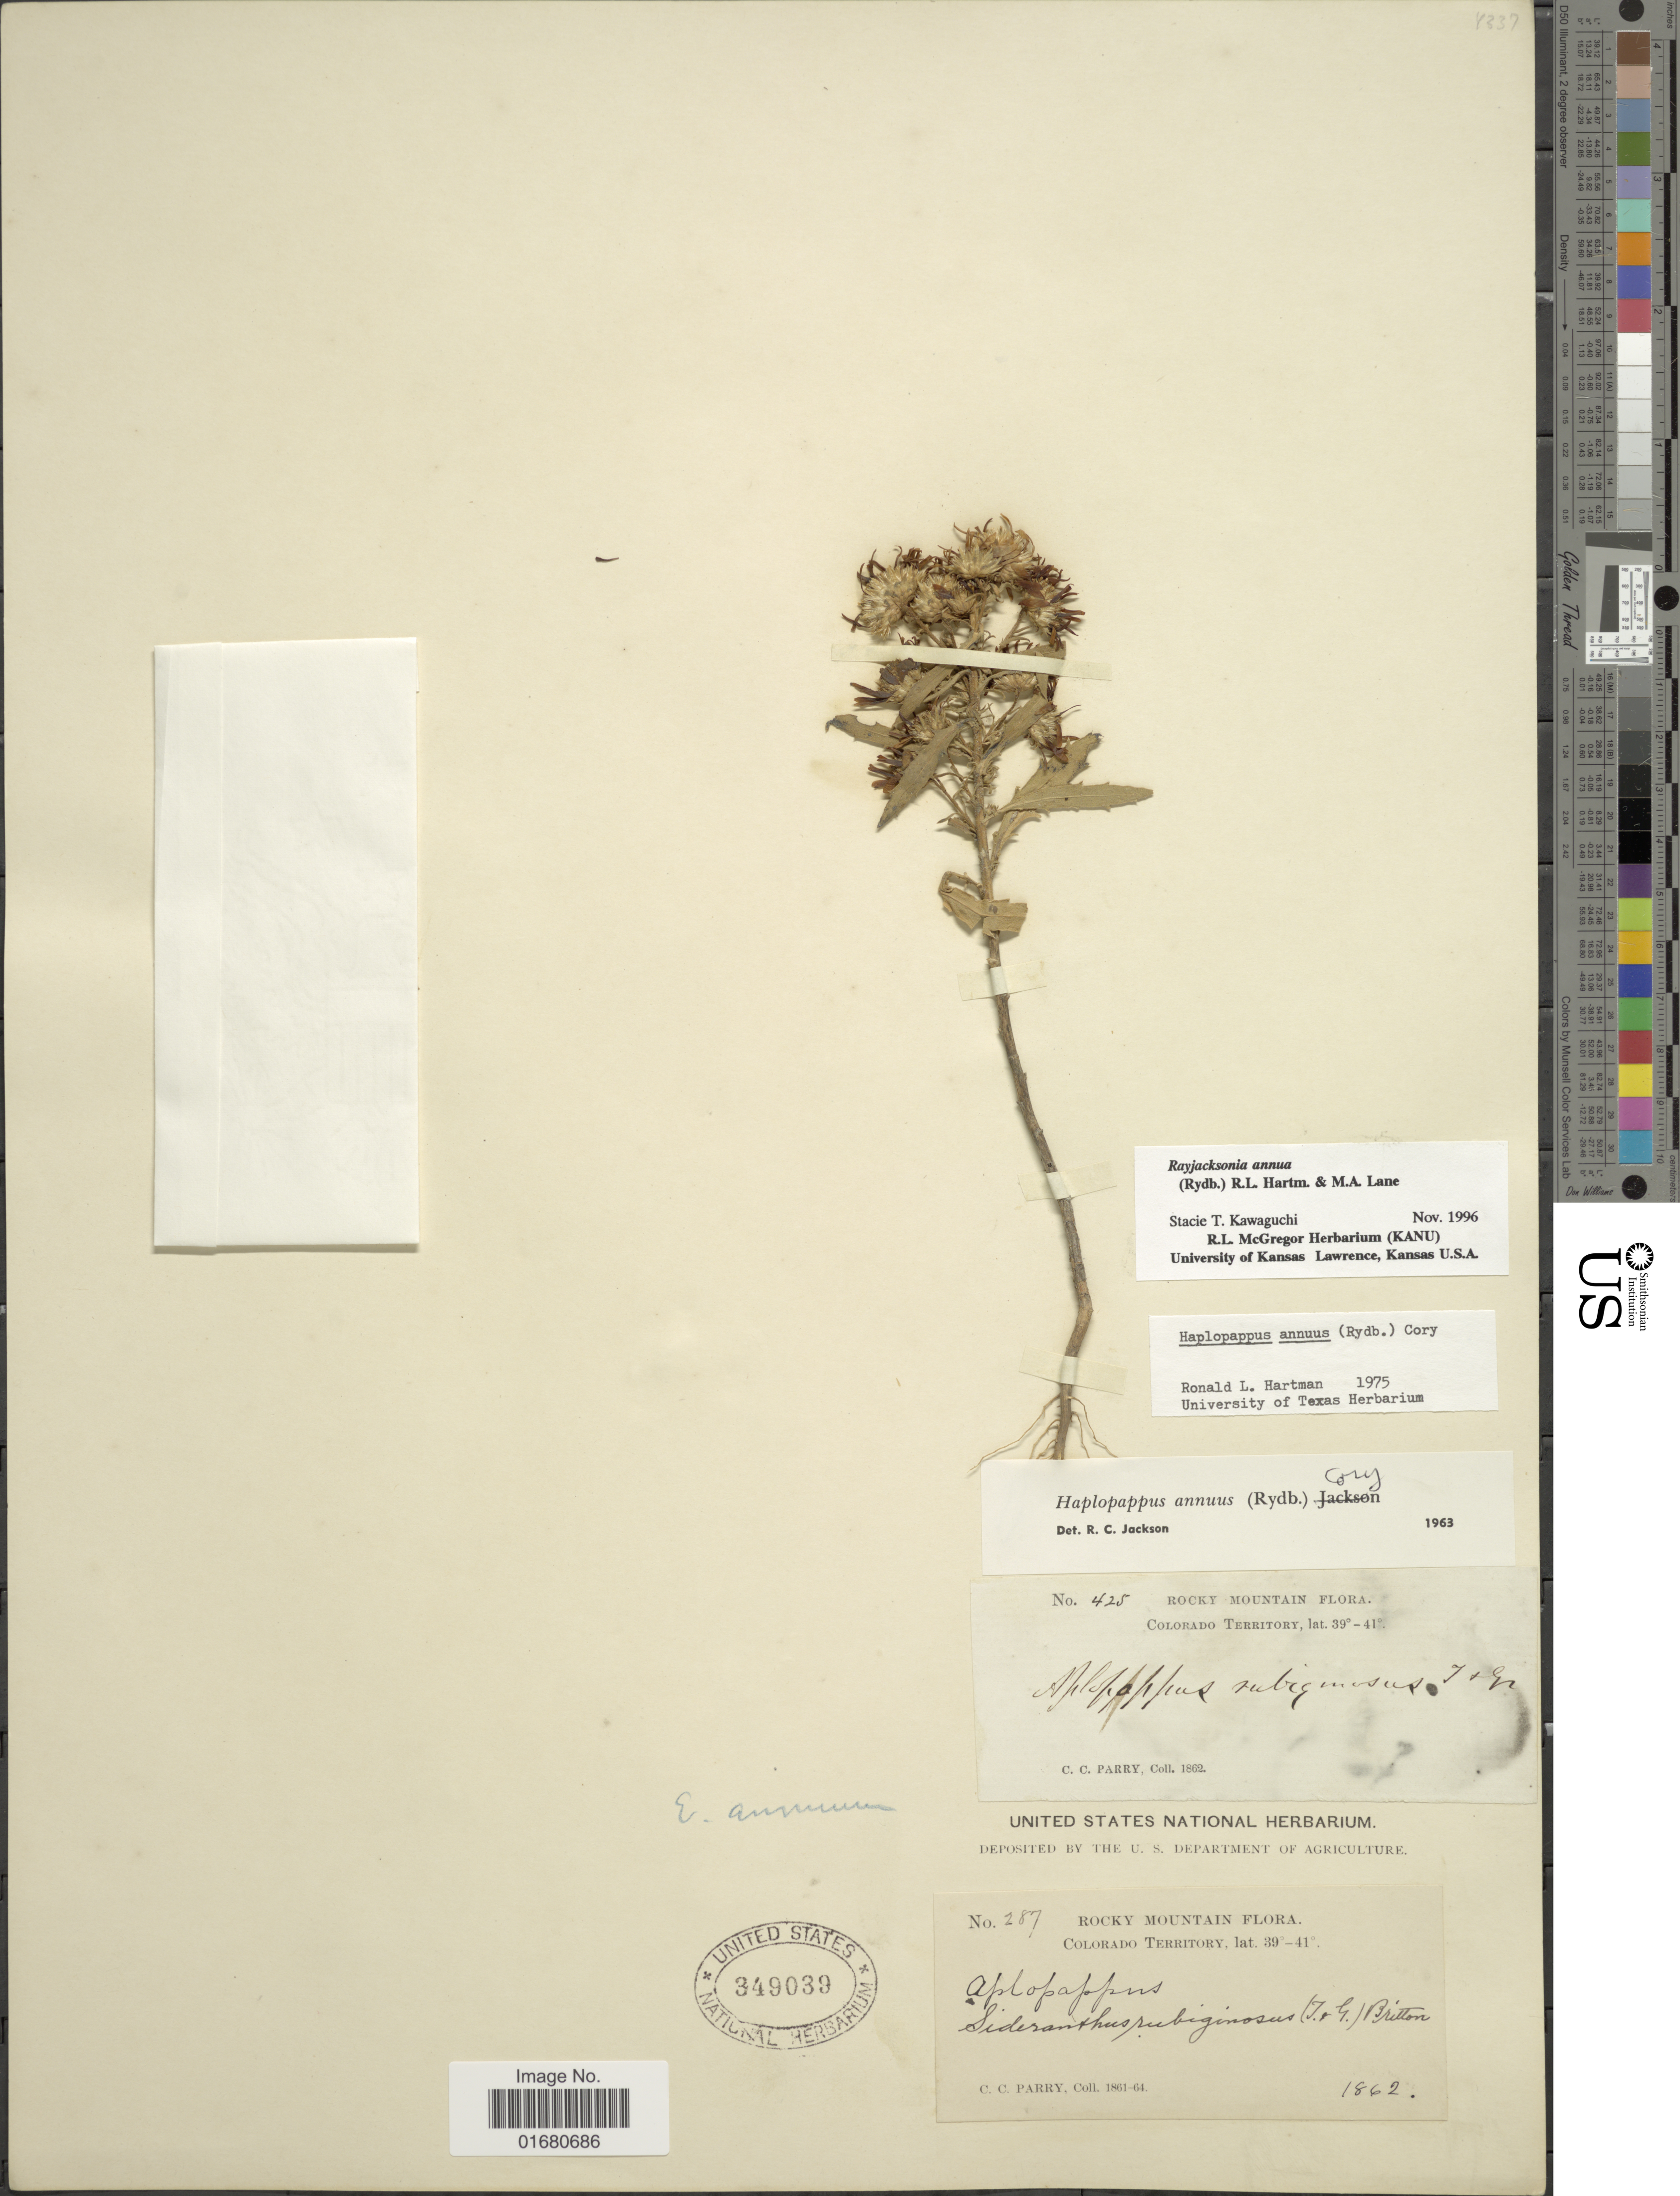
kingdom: Plantae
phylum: Tracheophyta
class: Magnoliopsida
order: Asterales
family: Asteraceae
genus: Rayjacksonia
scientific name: Rayjacksonia annua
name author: (Rydb.) R.L. Hartm. & M.A. Lane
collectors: C. C. Parry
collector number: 287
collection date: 1862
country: United States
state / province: Colorado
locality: Rocky Mountain, Colorado Territory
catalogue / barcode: US 349039